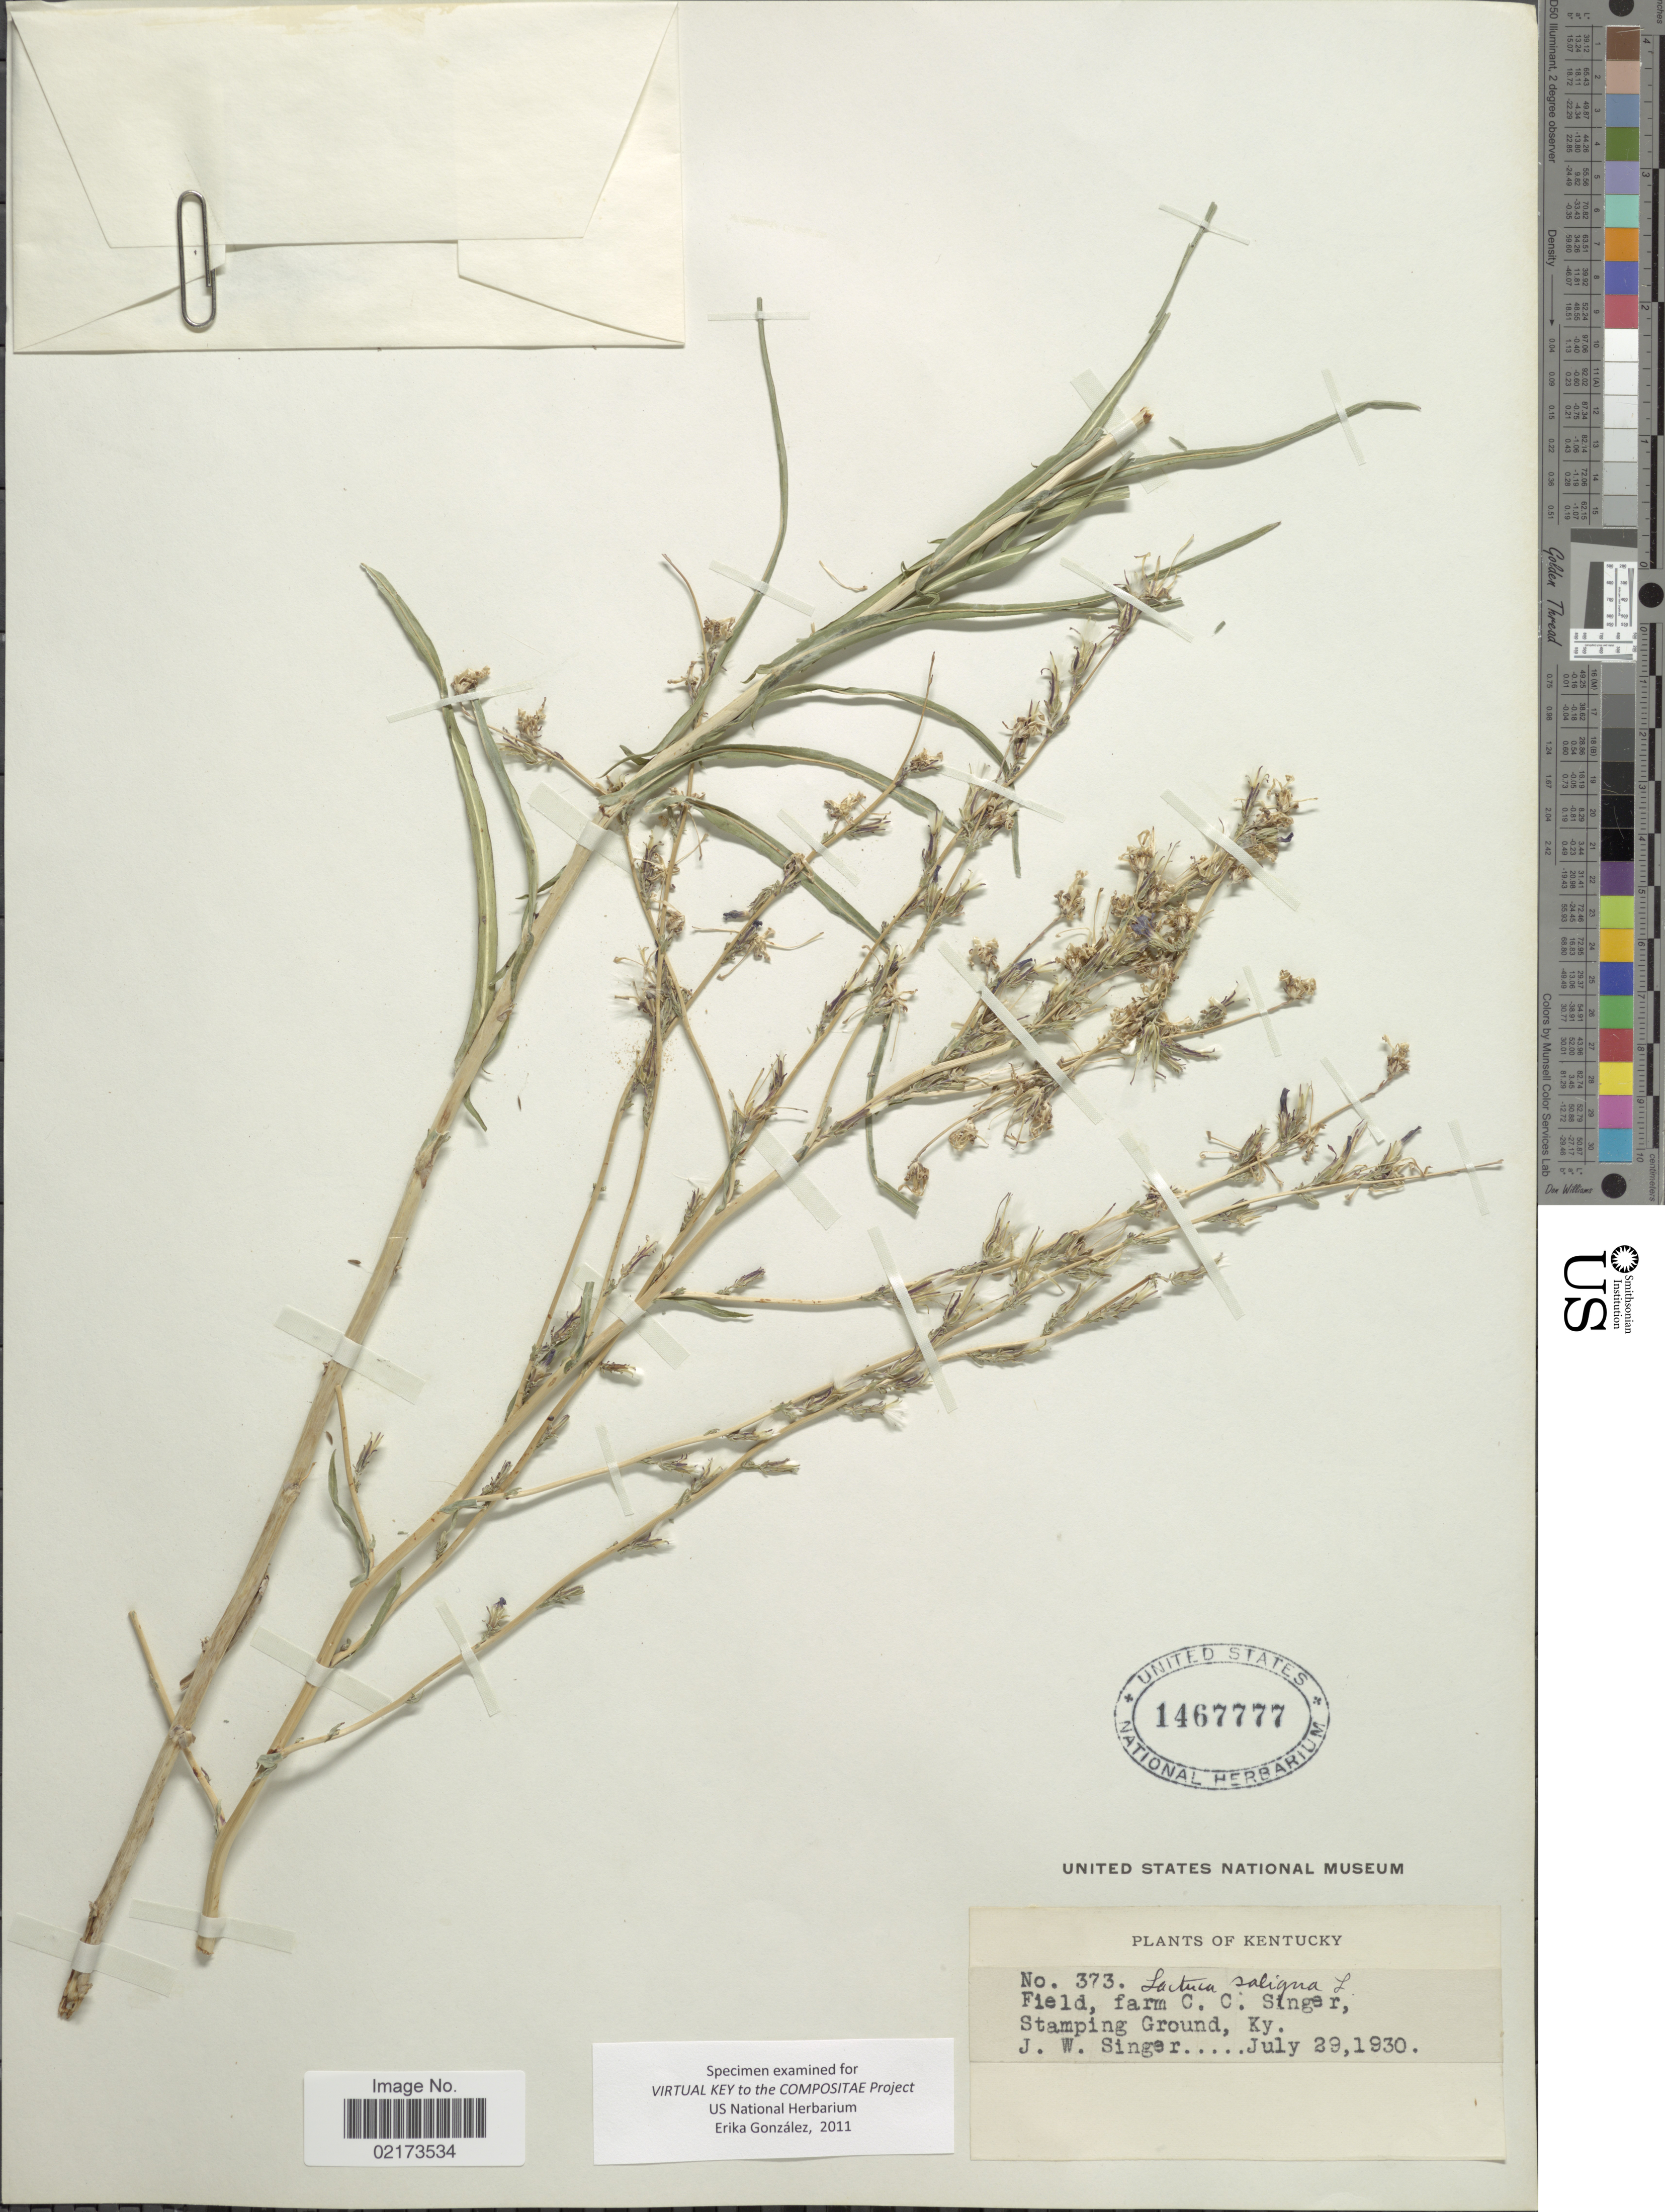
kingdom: Plantae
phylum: Tracheophyta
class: Magnoliopsida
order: Asterales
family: Asteraceae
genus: Lactuca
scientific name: Lactuca saligna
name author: L.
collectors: J. EW. Singer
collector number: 373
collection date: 1930-07-29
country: United States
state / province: Kentucky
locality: Stamping Ground, Ky.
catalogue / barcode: US 1467777